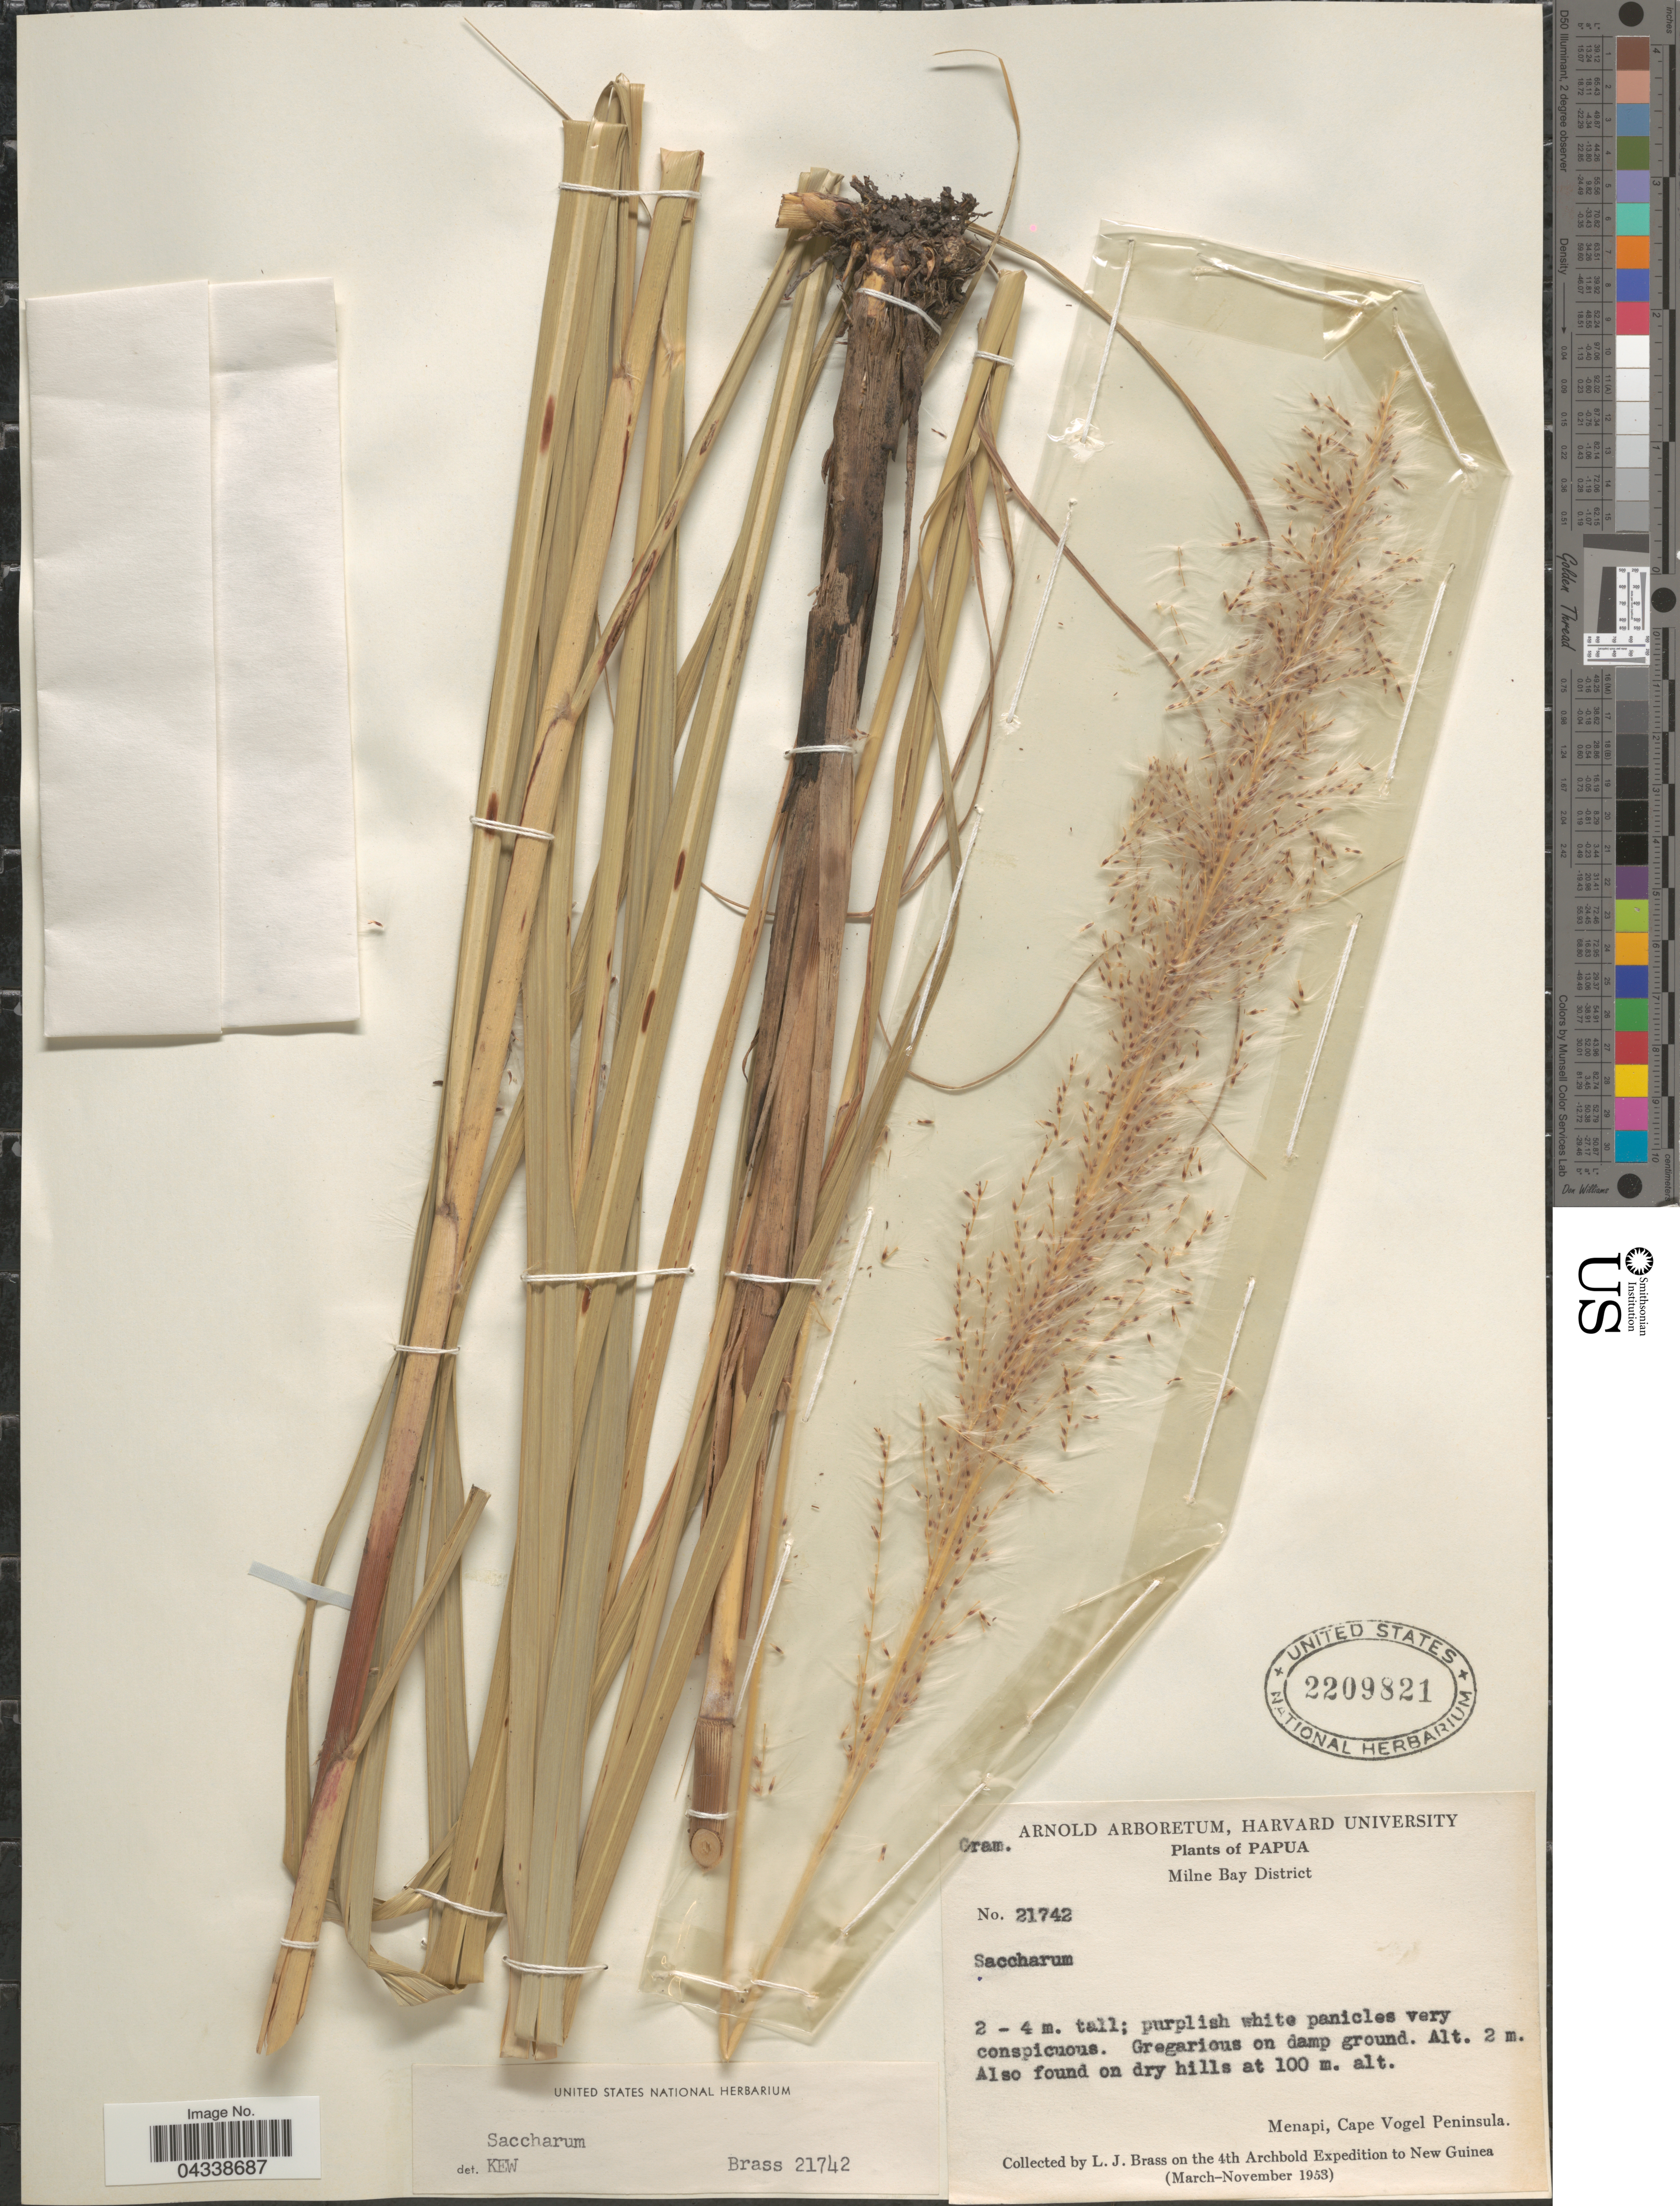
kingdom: Plantae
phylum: Tracheophyta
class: Liliopsida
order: Poales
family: Poaceae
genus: Saccharum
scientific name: Saccharum sp.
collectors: L. J. Brass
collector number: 21742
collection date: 1953-03/1953-11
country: Papua New Guinea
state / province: Milne Bay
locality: Papua. Milne Bay District. Menapi, Cape Vogel Peninsula. The 4th Archbold Expedition to New Guinea (March-November 1953).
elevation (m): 2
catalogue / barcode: US 2209821